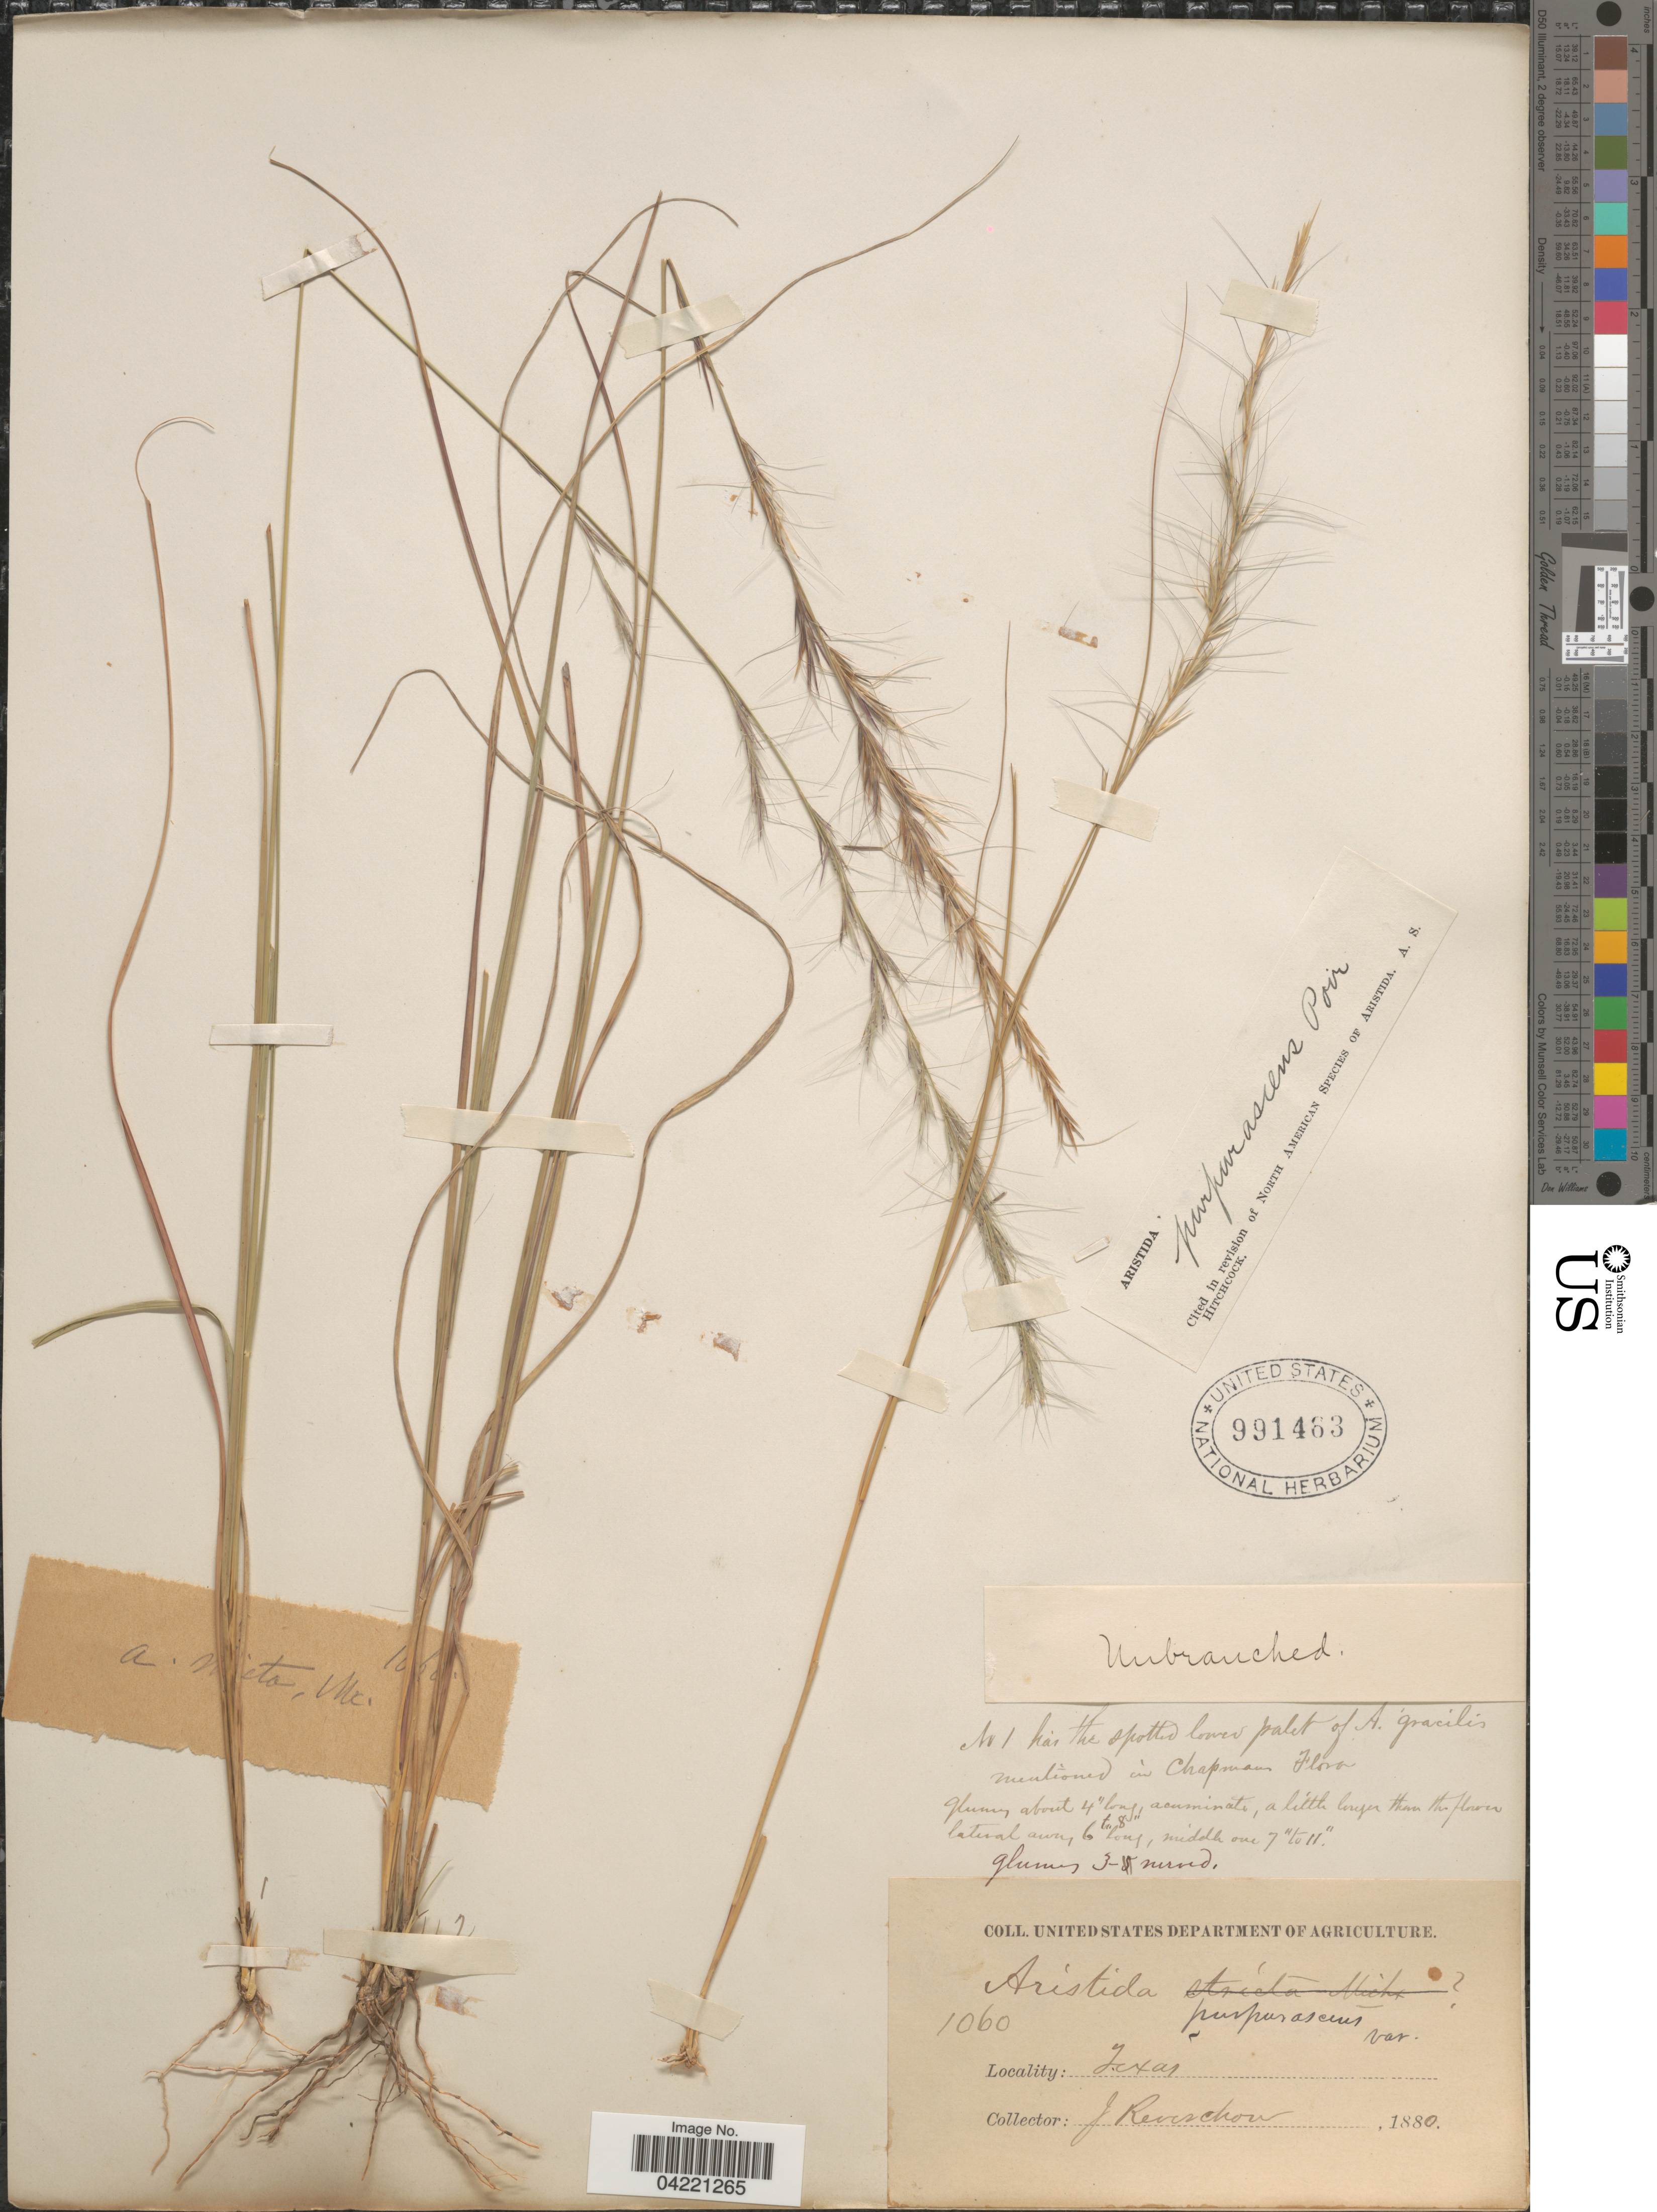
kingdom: Plantae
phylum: Tracheophyta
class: Liliopsida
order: Poales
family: Poaceae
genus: Aristida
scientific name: Aristida purpurascens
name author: Poir.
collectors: J. Reverchon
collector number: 1060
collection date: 1880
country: United States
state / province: Texas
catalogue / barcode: US 991463